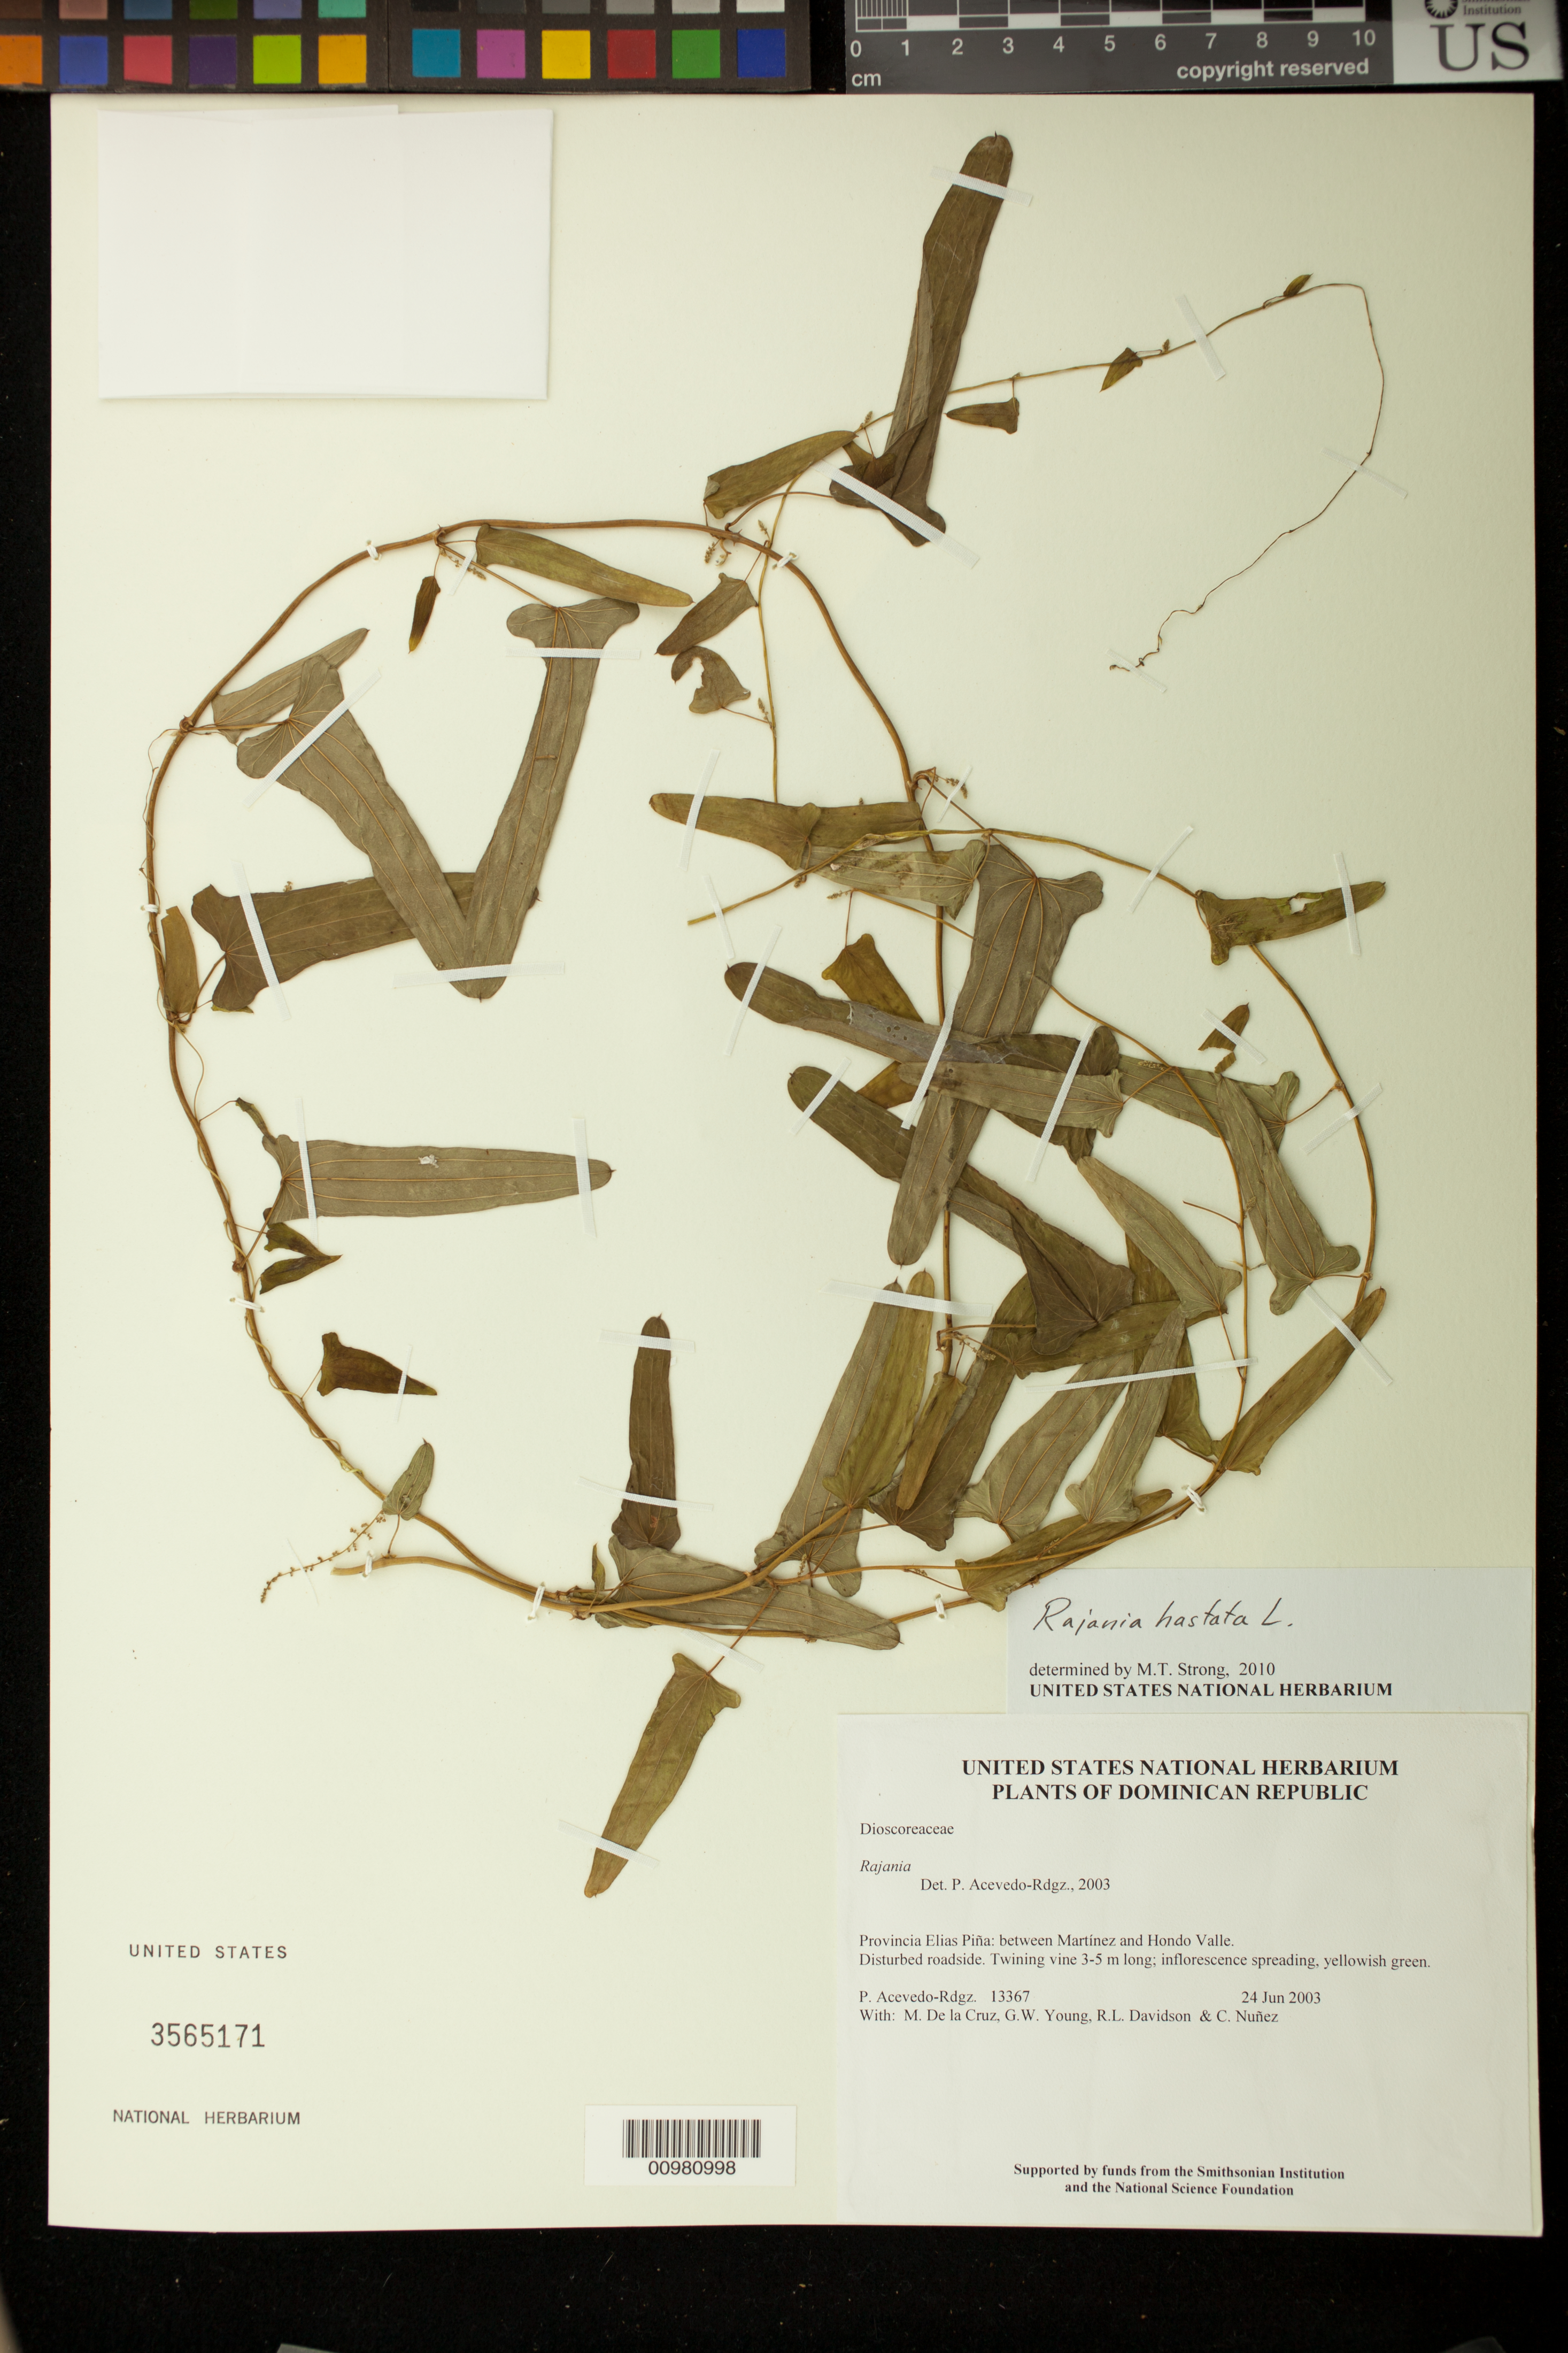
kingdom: Plantae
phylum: Tracheophyta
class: Liliopsida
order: Dioscoreales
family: Dioscoreaceae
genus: Dioscorea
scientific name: Dioscorea alainii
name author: Raz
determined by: Strong, M. T., (US), Smithsonian Institution - National Museum of Natural History (UNITED STATES)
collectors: P. Acevedo-Rodr., M. de la Cruz, J. Rawlins, G. Young, R. Davidson & C. Nunez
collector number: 13367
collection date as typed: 24 Jun 2003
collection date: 2003-06-24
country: Dominican Republic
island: Hispaniola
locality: Provincia Elias Piña: between Martínez and Hondo Valle.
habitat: Disturbed roadside.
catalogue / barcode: US 3565171